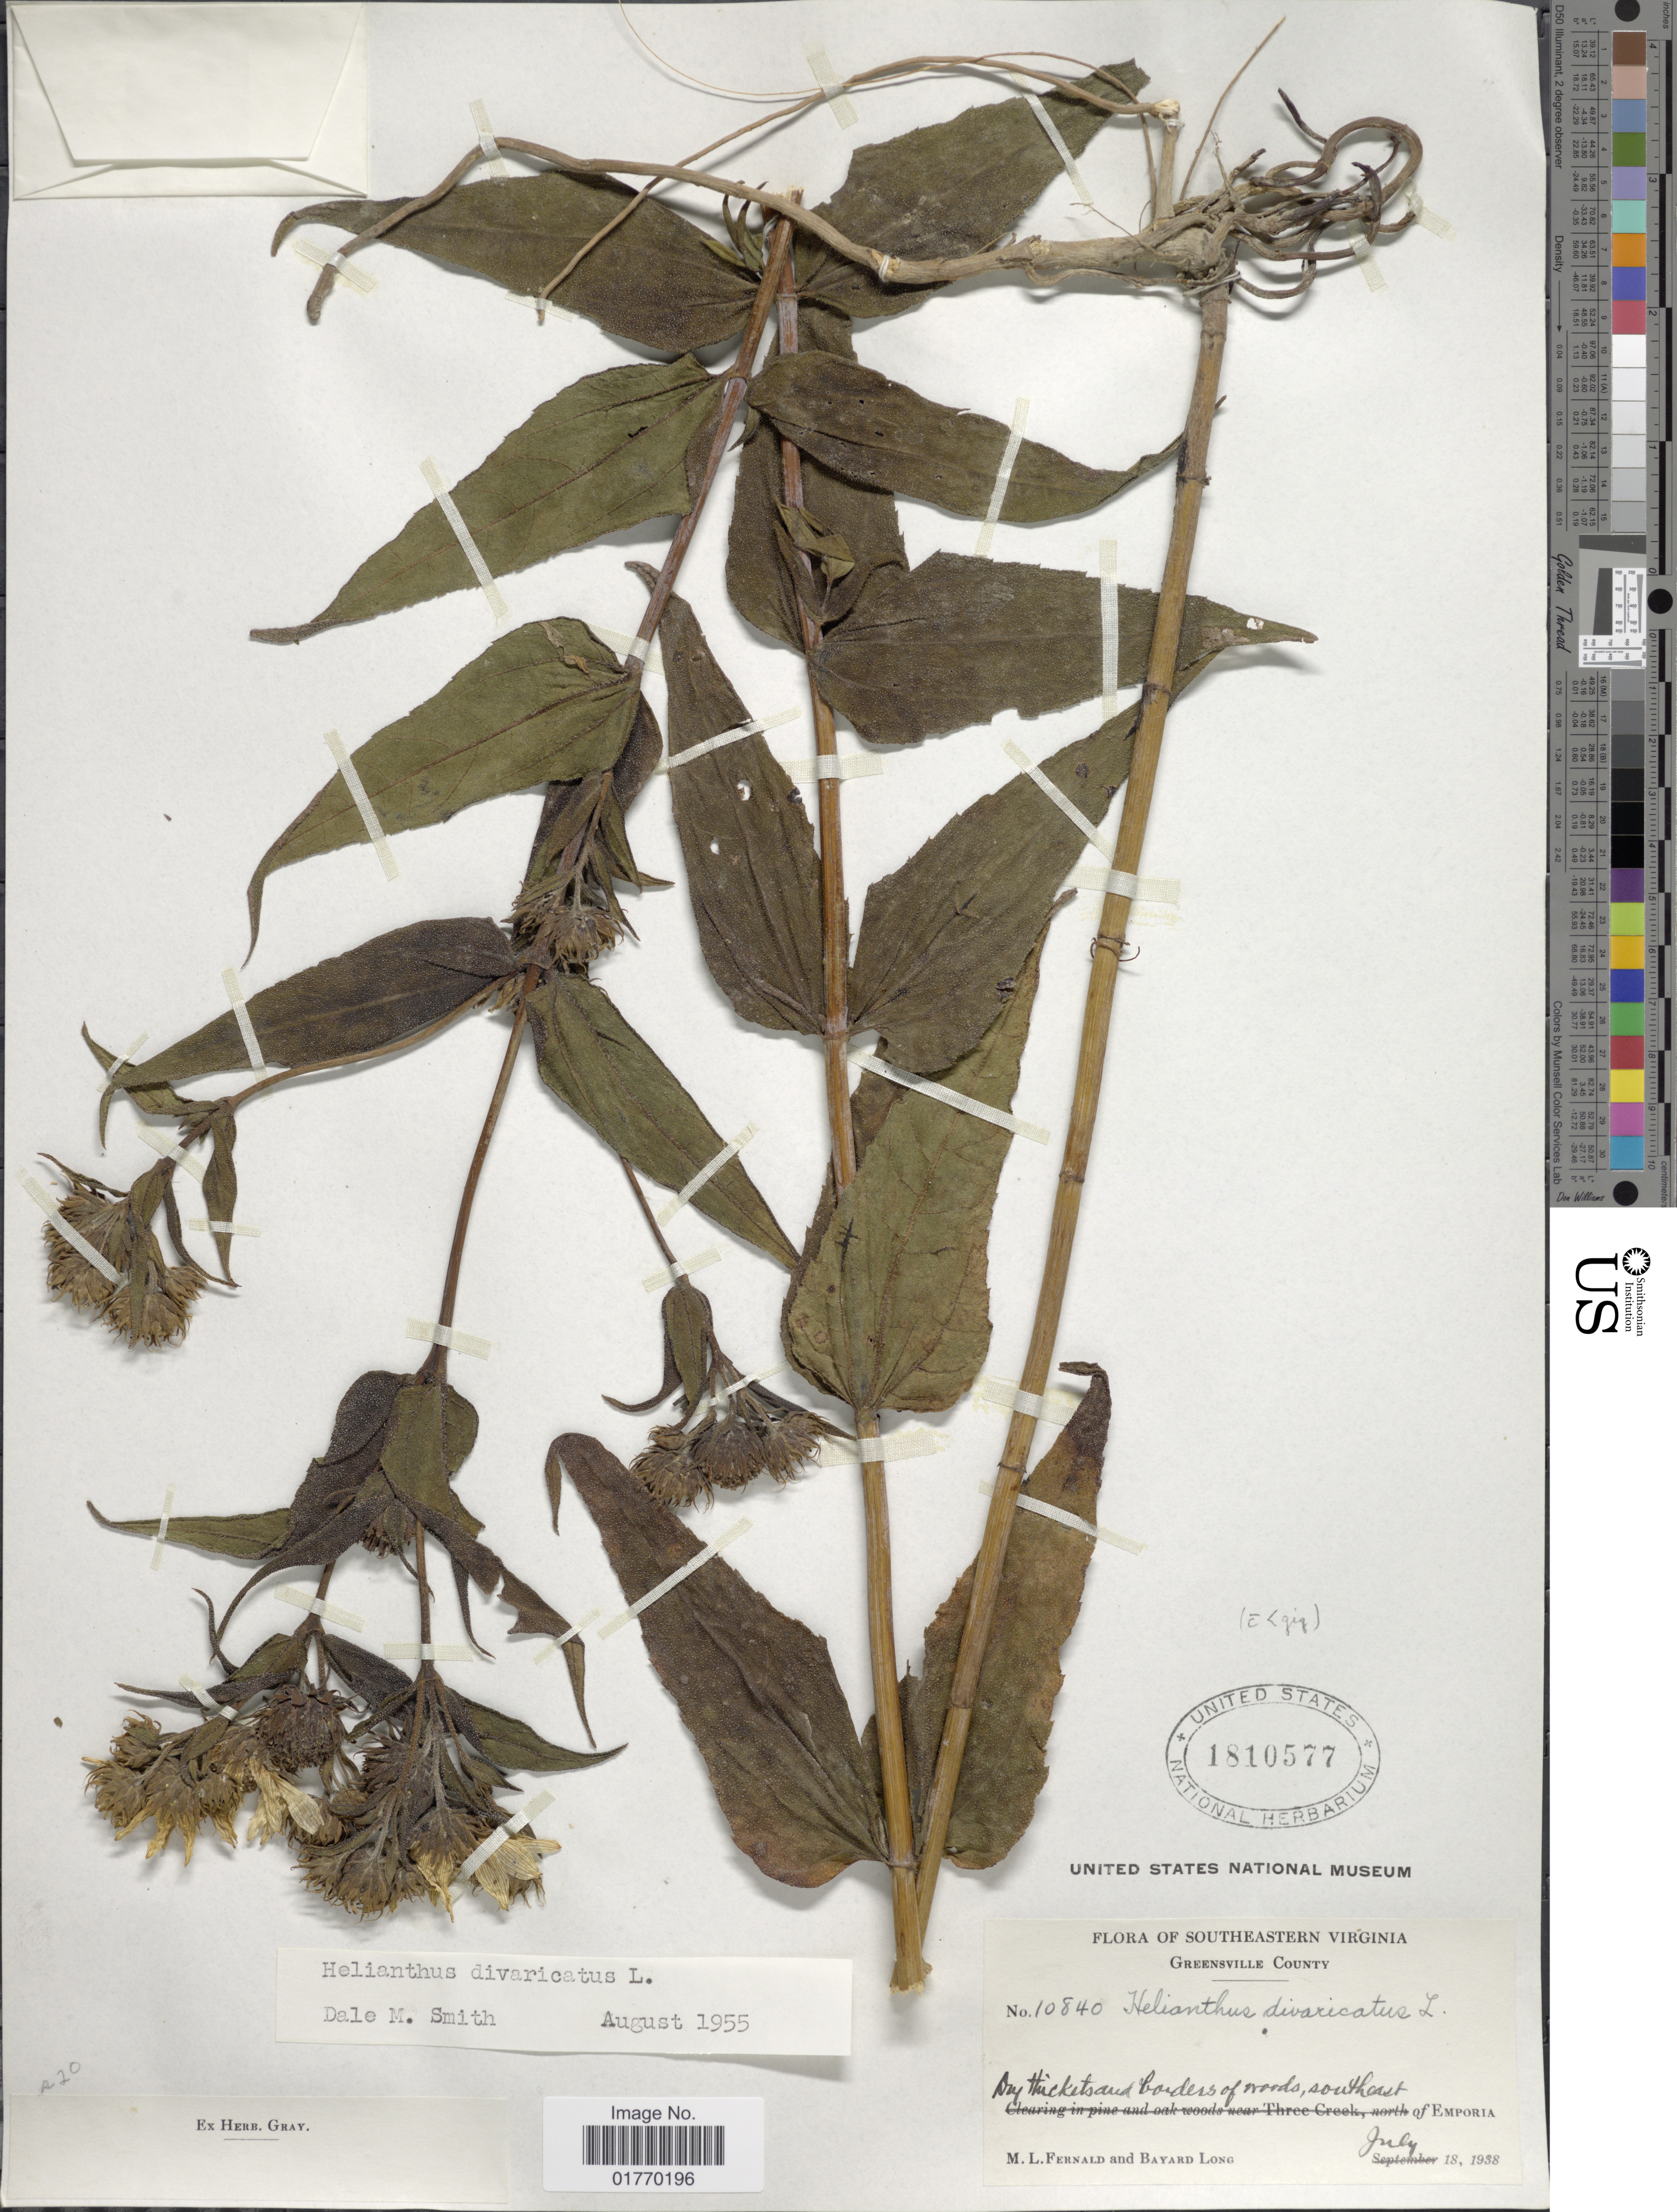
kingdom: Plantae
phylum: Tracheophyta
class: Magnoliopsida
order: Asterales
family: Asteraceae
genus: Helianthus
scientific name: Helianthus divaricatus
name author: L.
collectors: M. L. Fernald & B. Long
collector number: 10840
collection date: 1938-07-18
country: United States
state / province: Virginia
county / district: Greensville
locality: Southeastern Virginia, Greensville County, Dry thickets and borders of woods, southeast of Emporia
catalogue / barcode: US 1810577